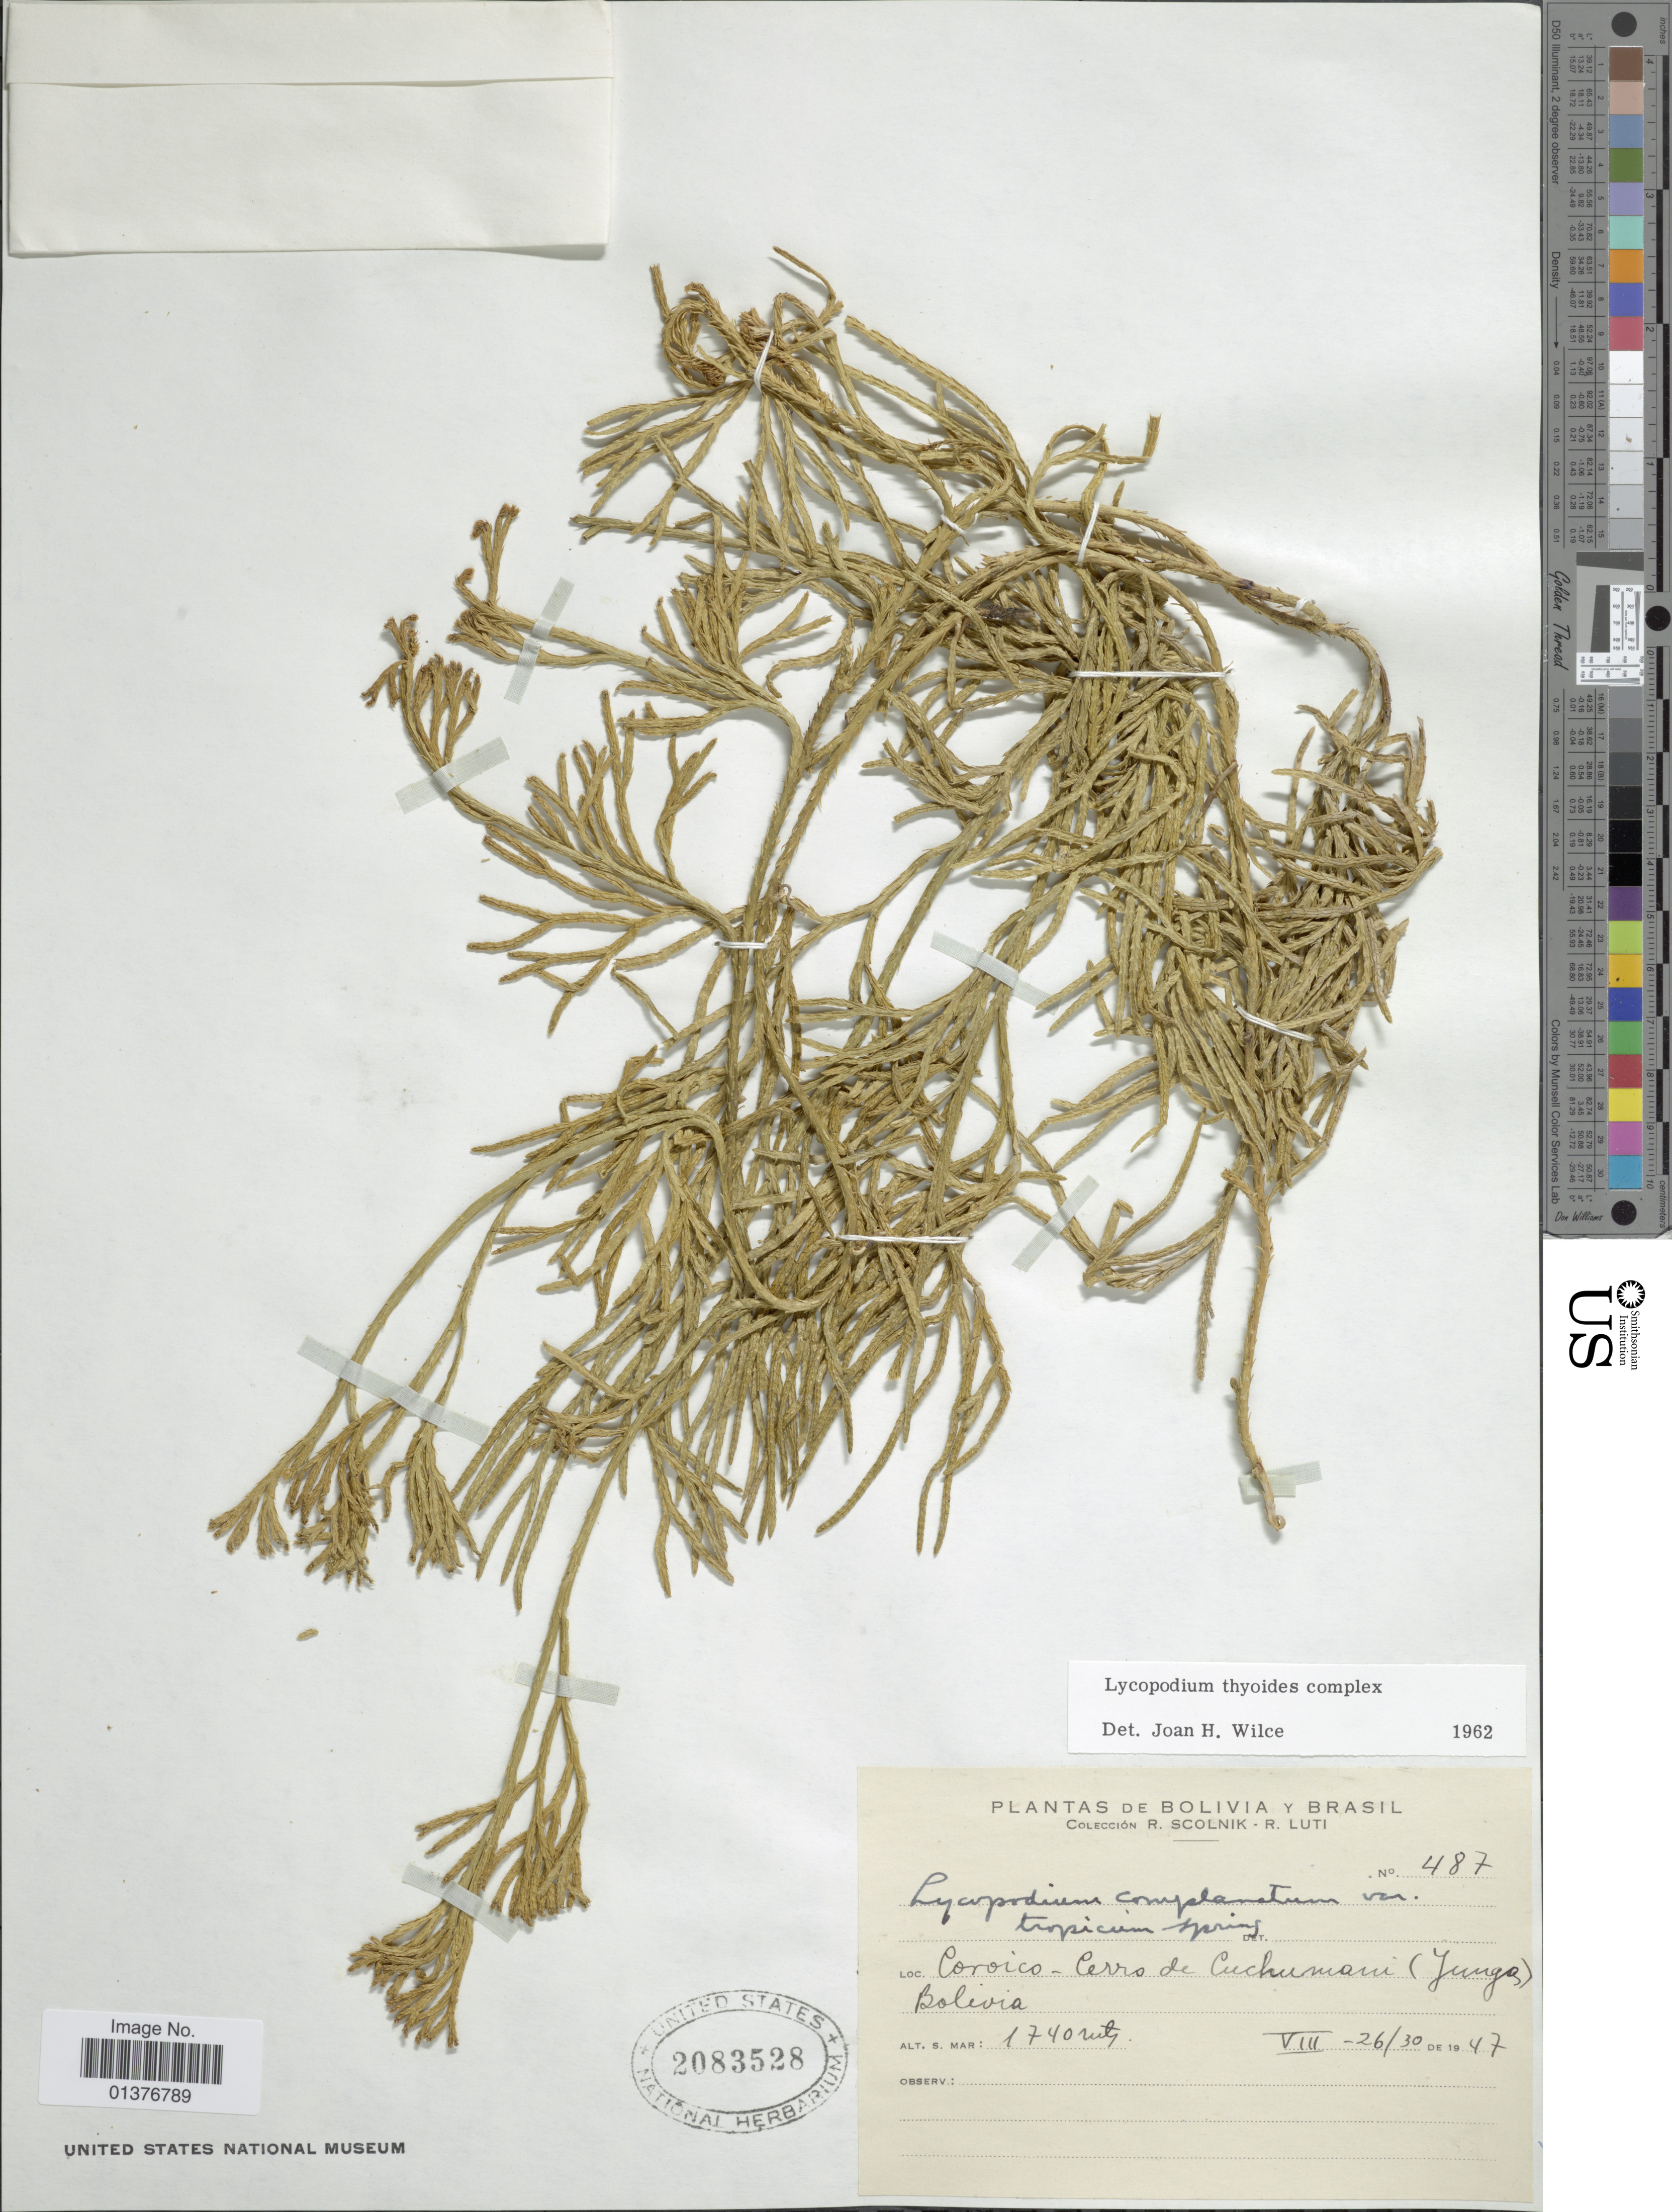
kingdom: Plantae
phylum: Tracheophyta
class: Lycopodiopsida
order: Lycopodiales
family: Lycopodiaceae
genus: Diphasiastrum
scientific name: Diphasiastrum thyoides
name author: (Humb. & Bonpl. ex Willd.) Holub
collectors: R. Scolnik & R. Luti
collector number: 487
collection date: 1947-08-26/1947-08-30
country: Bolivia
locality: Coroico-Cerra de Cuchumanii(Yungas)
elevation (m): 1740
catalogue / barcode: US 2083528